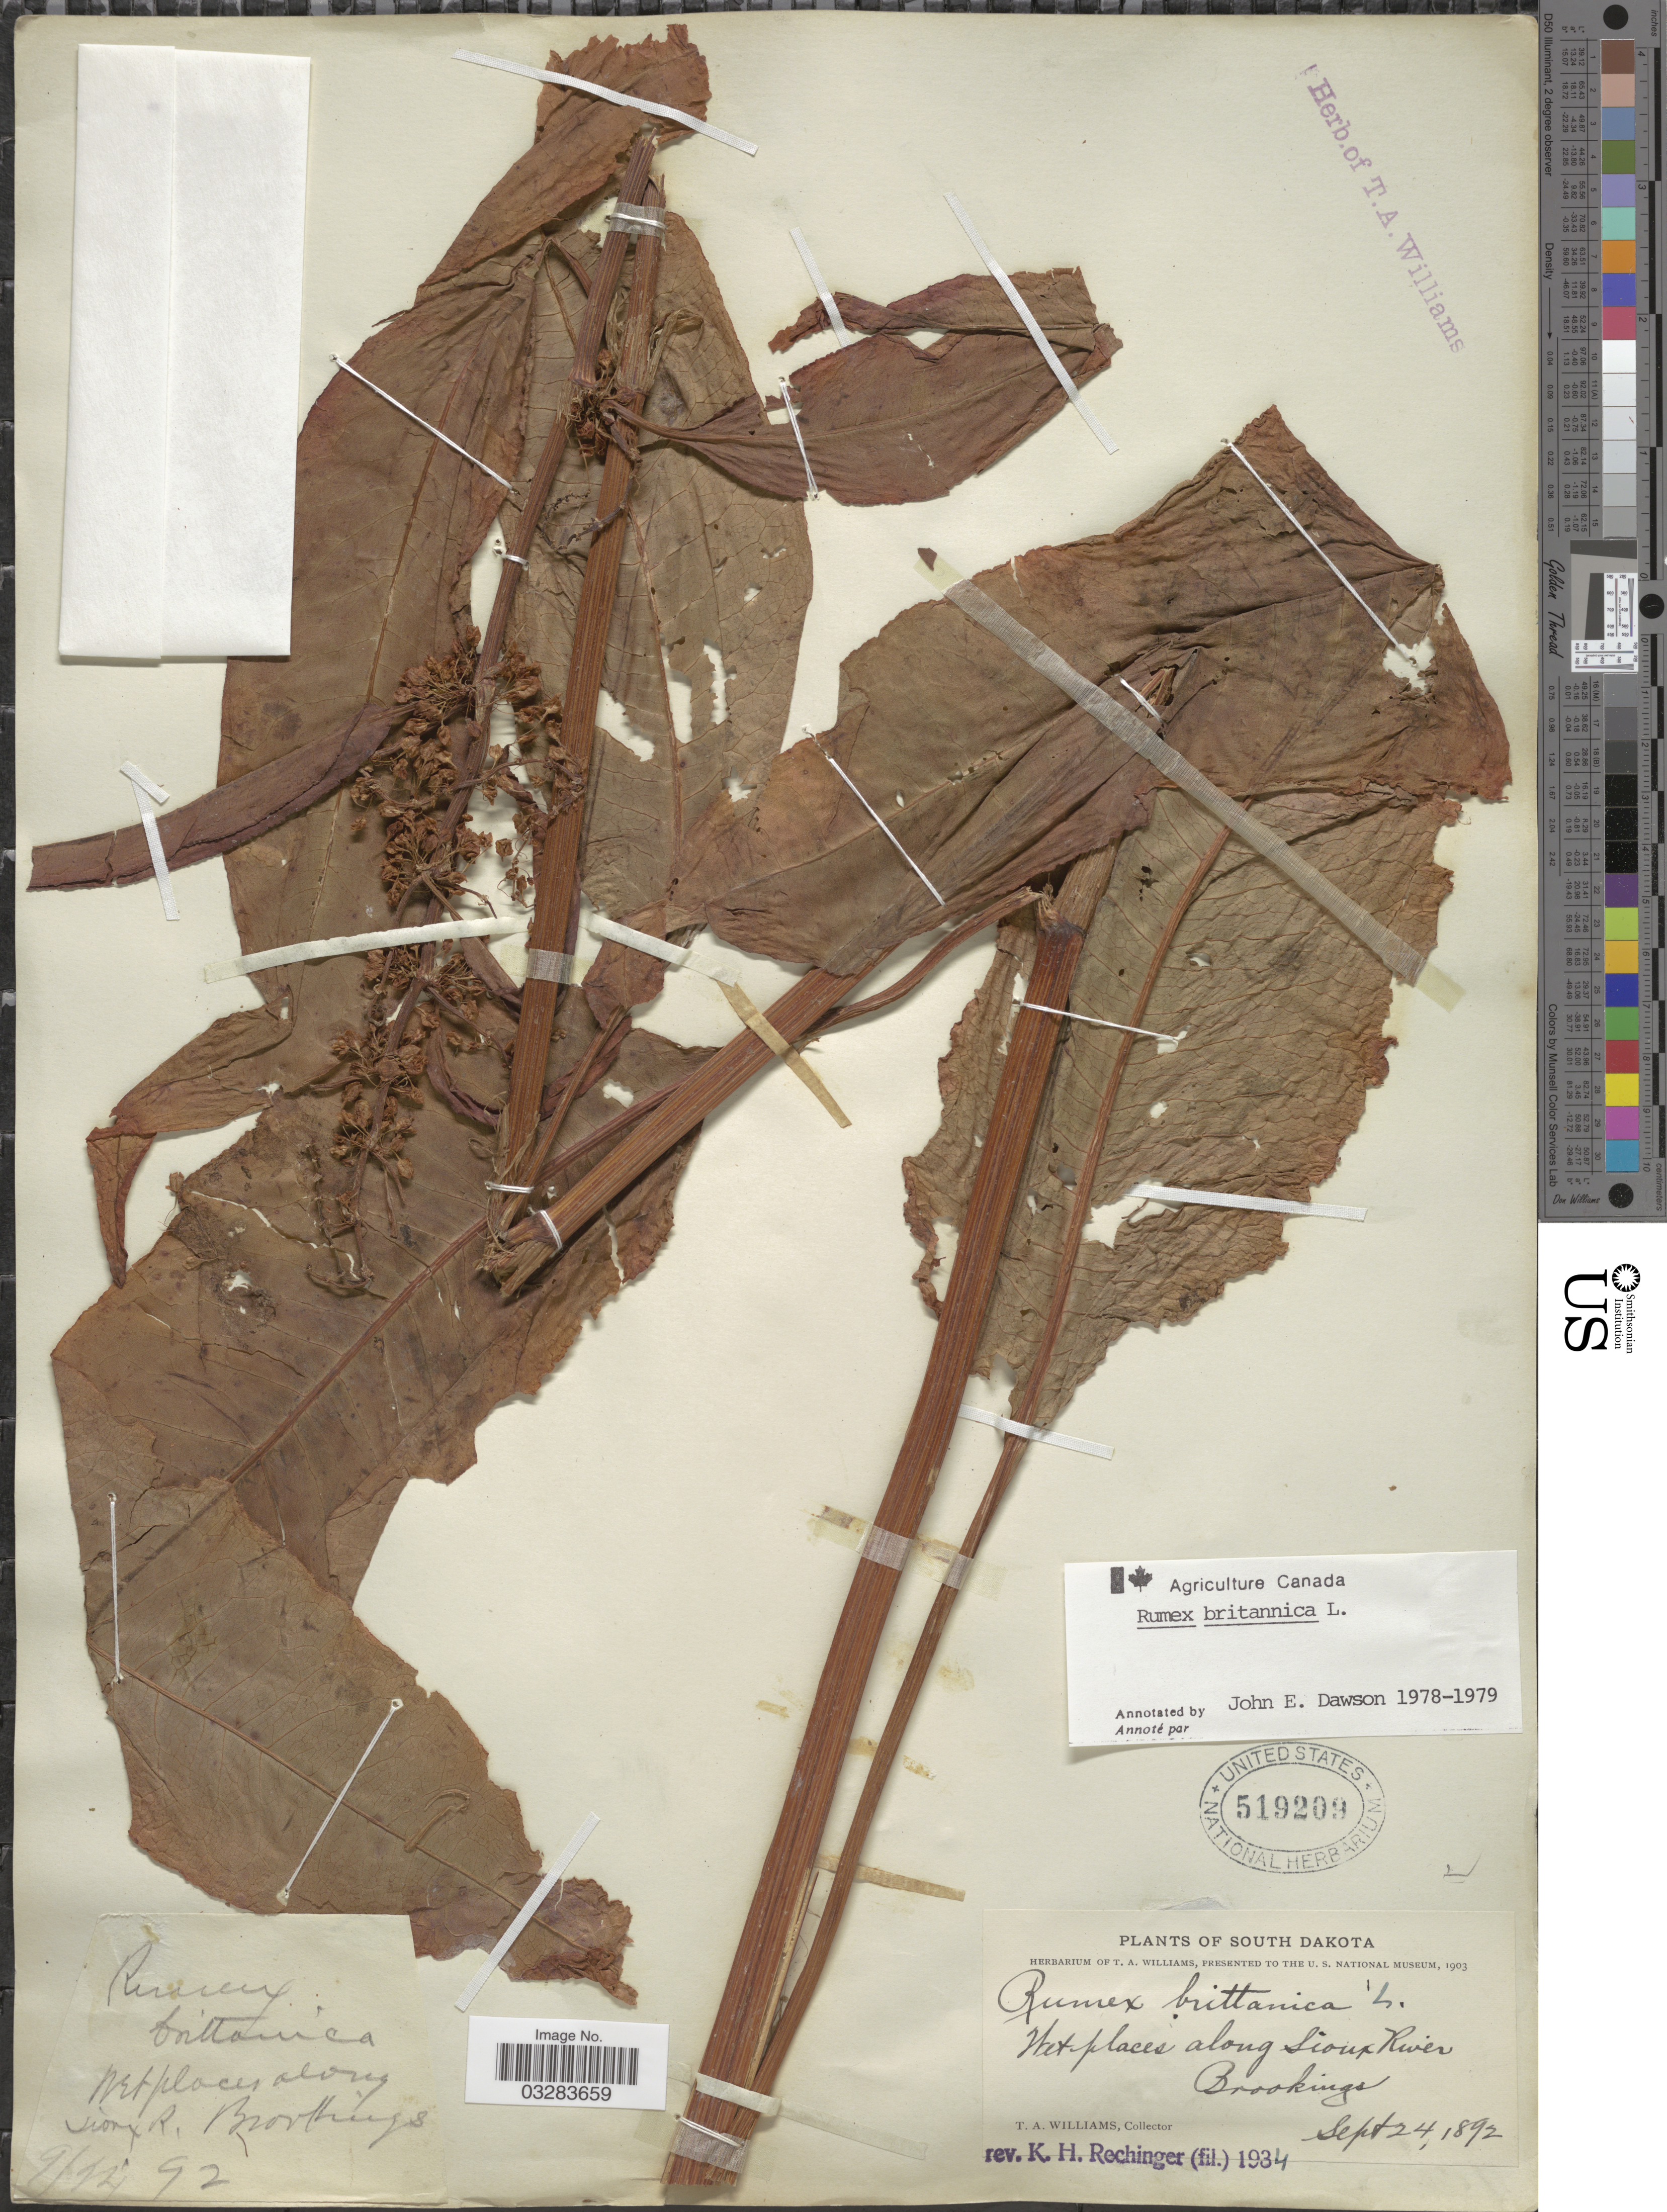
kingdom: Plantae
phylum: Tracheophyta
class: Magnoliopsida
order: Caryophyllales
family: Polygonaceae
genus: Rumex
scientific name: Rumex britannica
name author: L.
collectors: T. Williams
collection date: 1892-09-24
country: United States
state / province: South Dakota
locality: Along Sioux River, Brookings.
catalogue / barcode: US 519209